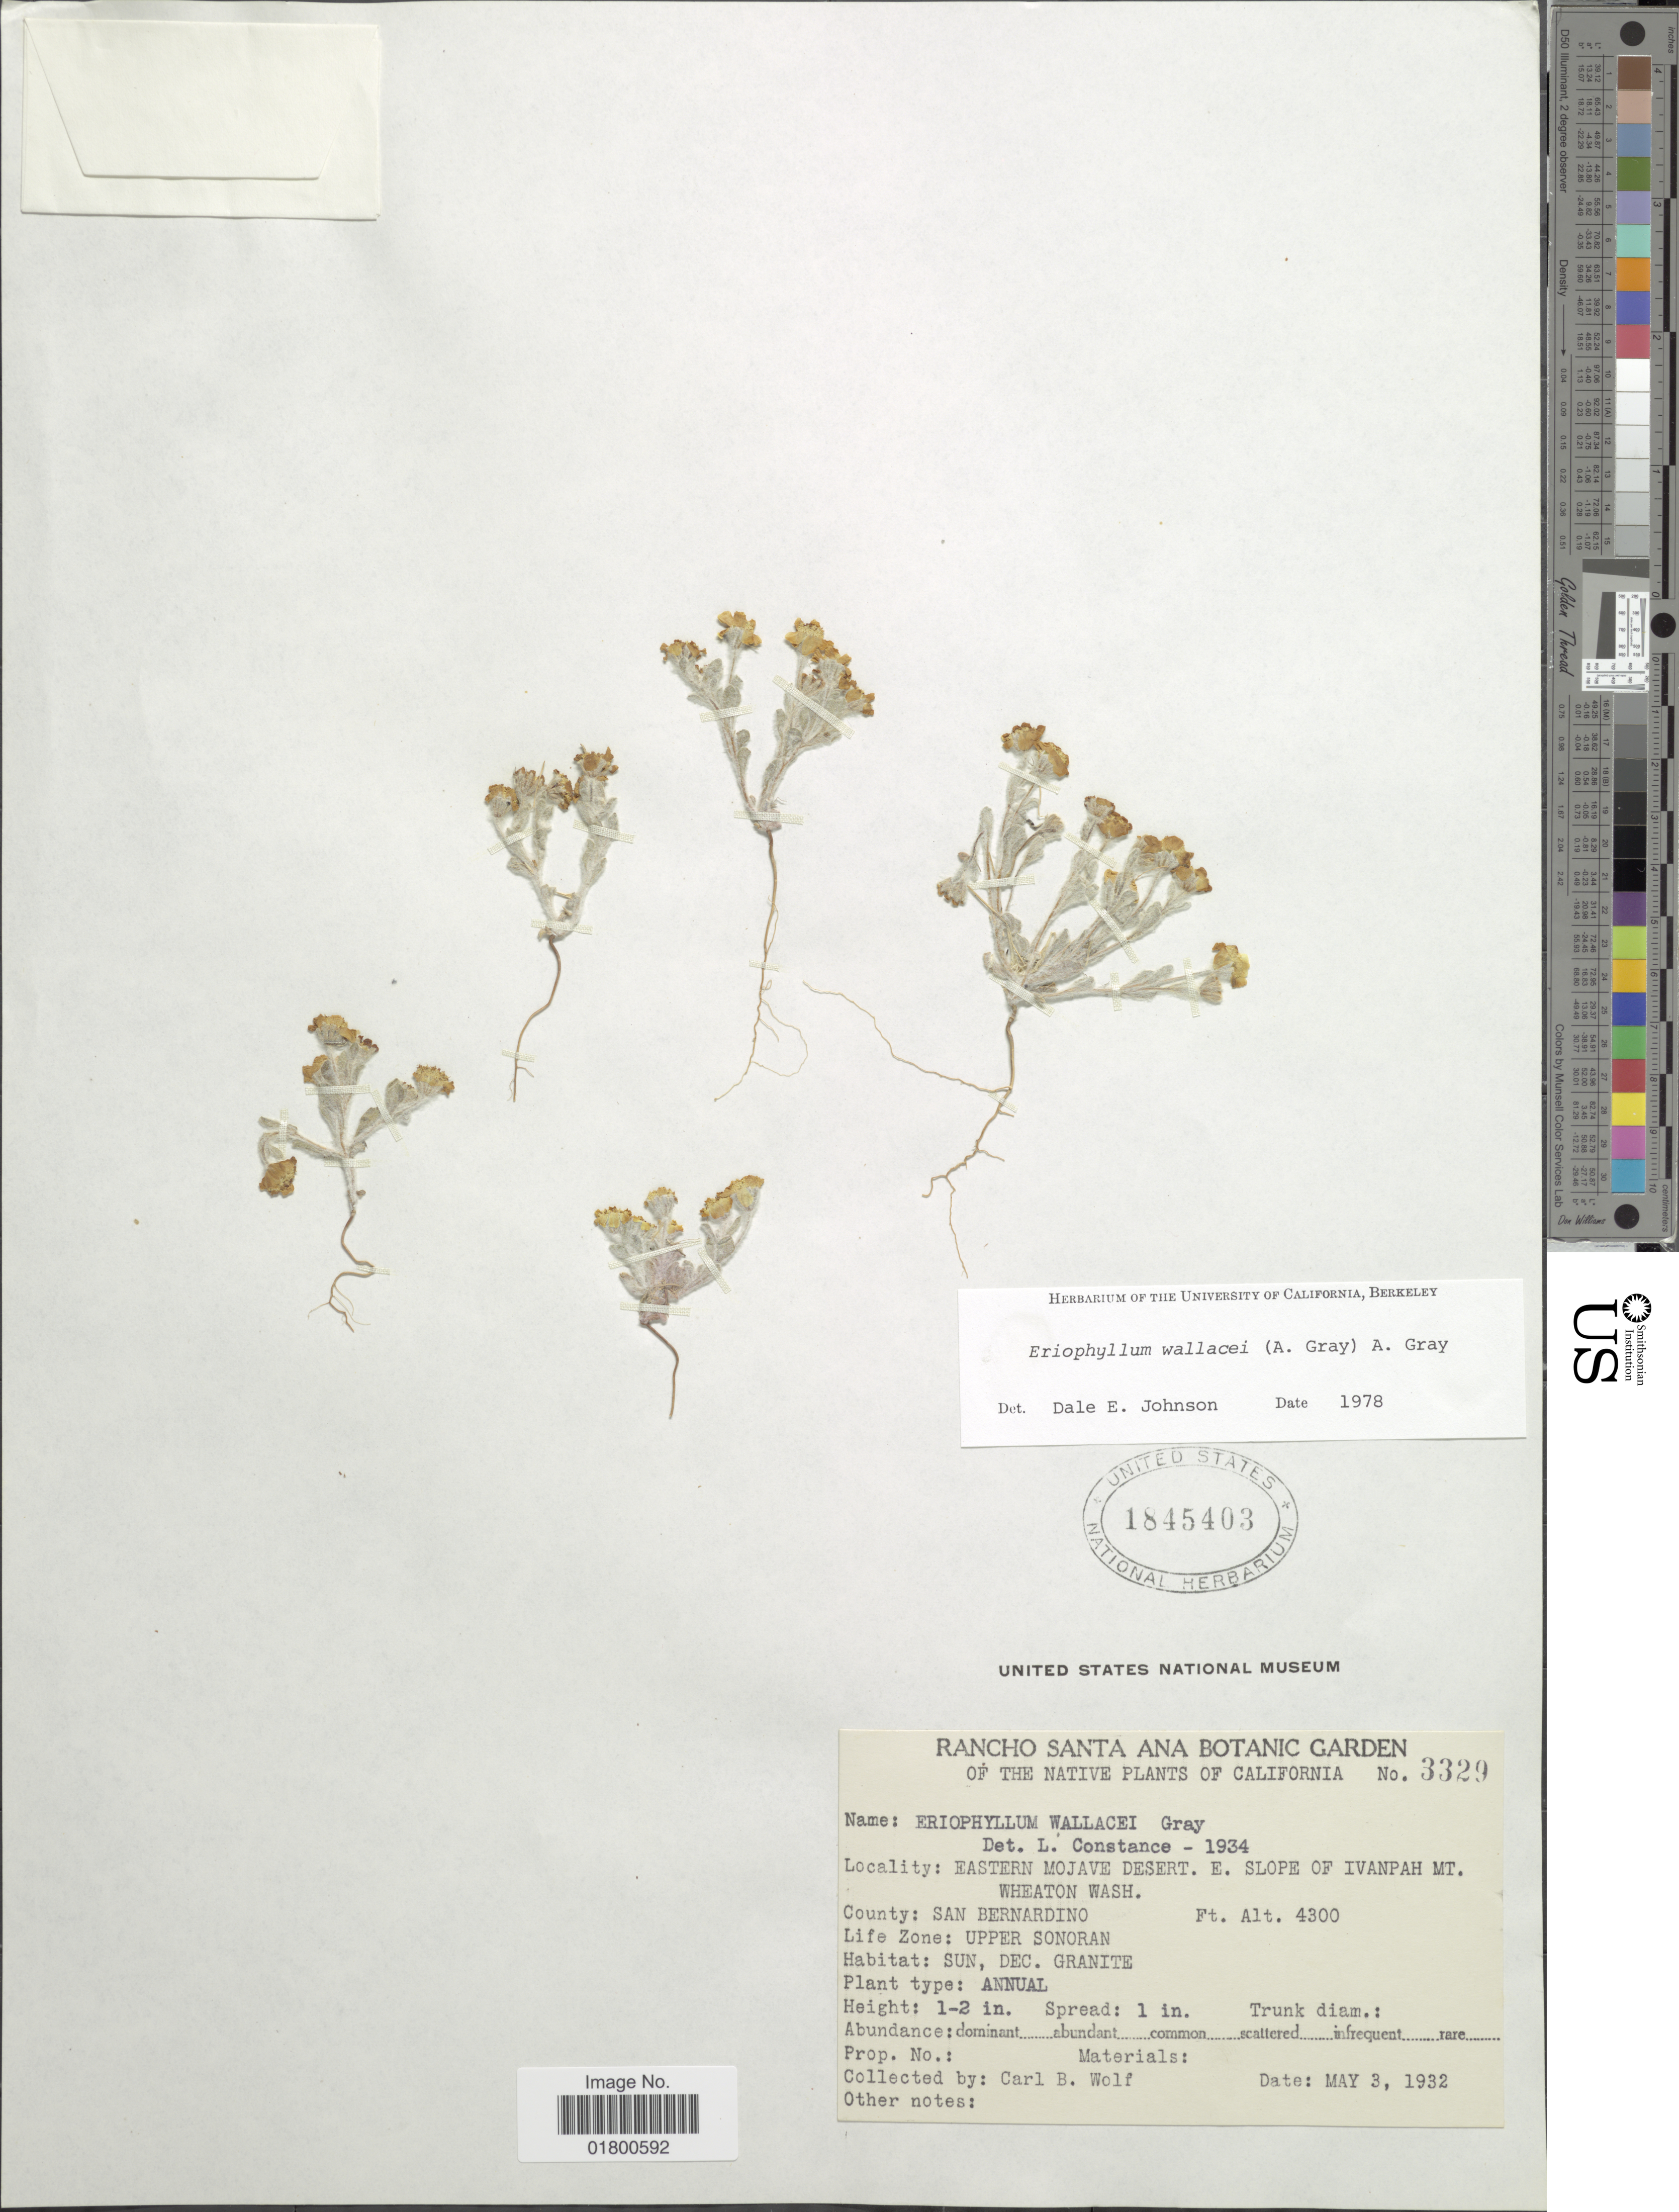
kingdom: Plantae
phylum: Tracheophyta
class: Magnoliopsida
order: Asterales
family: Asteraceae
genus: Eriophyllum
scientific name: Eriophyllum wallacei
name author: (A. Gray) A. Gray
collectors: C. B. Wolf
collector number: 3329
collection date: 1932-05-03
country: United States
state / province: California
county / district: San Bernardino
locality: Eastern Mojave Desert, E. Slope of Ivanpah Mt., Wheaton Wash., County San Bernardino, Life Zone: Upper Sonoran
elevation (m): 1311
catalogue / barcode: US 1845403